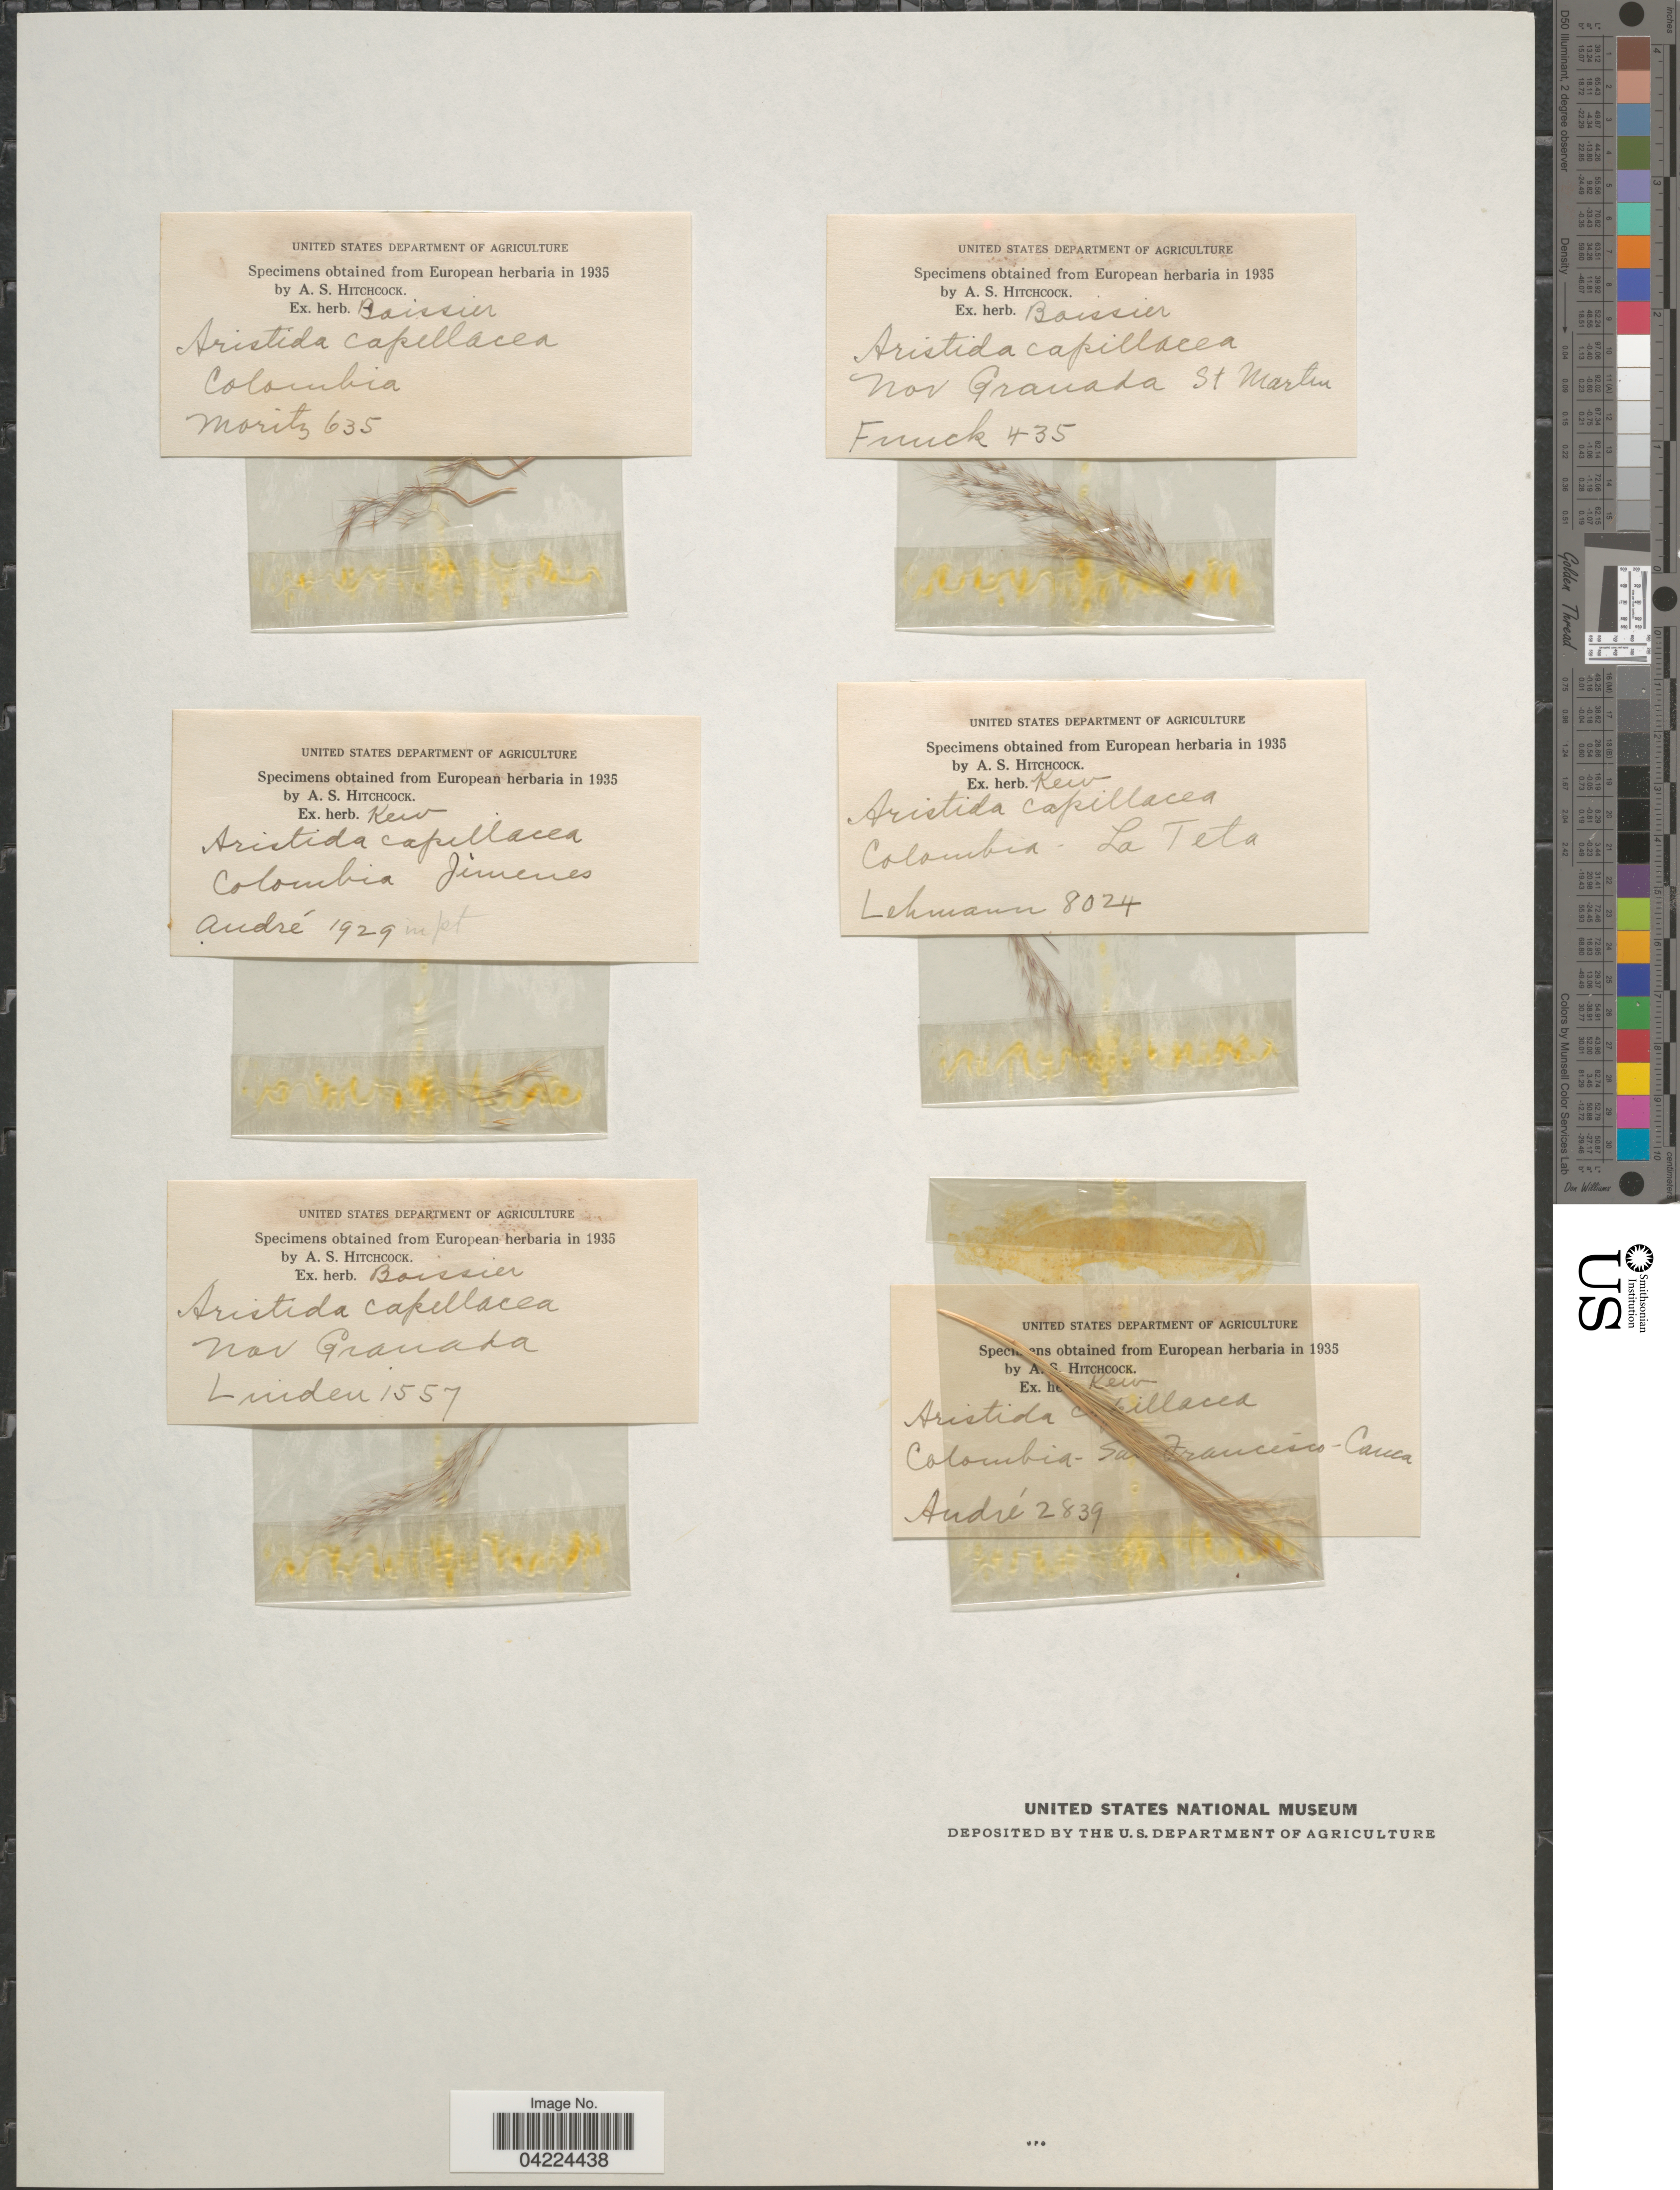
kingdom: Plantae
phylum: Tracheophyta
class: Liliopsida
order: Poales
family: Poaceae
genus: Aristida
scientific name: Aristida capillacea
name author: Lam.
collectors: Moritz, --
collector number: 635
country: Colombia